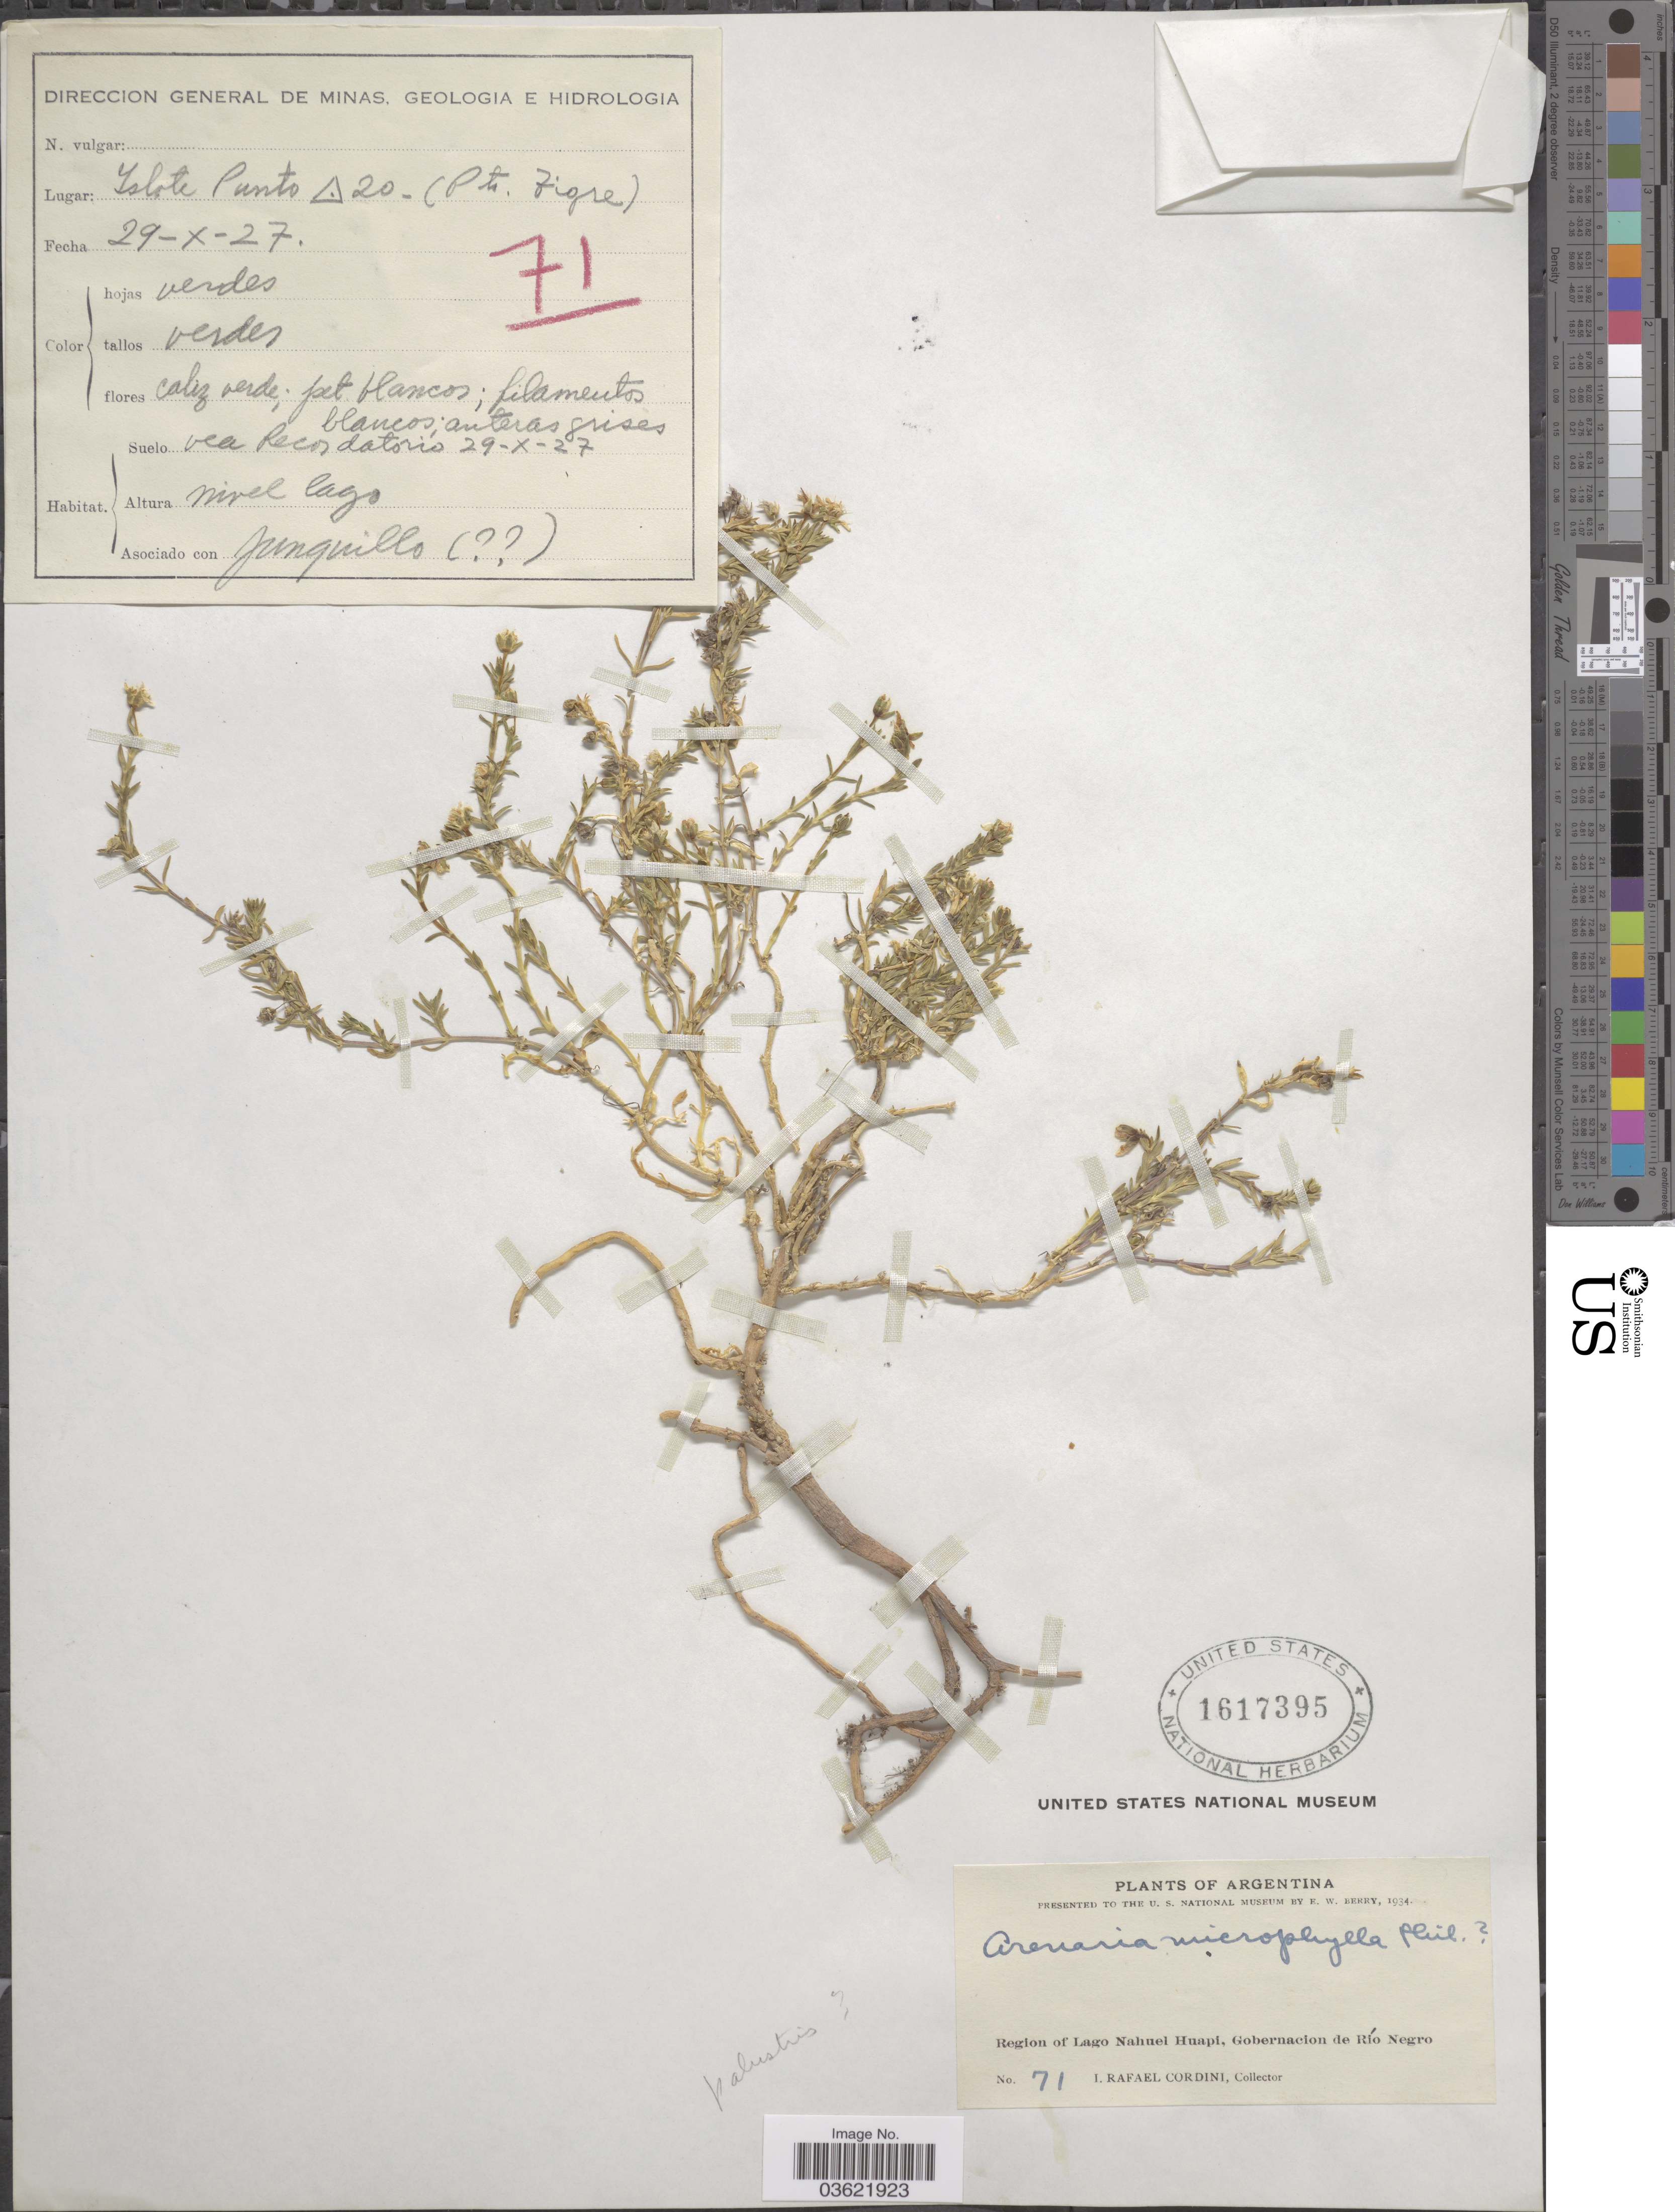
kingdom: Plantae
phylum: Tracheophyta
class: Magnoliopsida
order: Caryophyllales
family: Caryophyllaceae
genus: Arenaria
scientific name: Arenaria palustris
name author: Gay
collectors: I. Cordini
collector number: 71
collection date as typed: Transcribed d/m/y: 29/10/27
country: Argentina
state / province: Rio Negro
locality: Region of Lago Nahuel Huapi, Gobernacion de Río Negro. Islote Punto. (Pto. Tigre).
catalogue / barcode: US 1617395